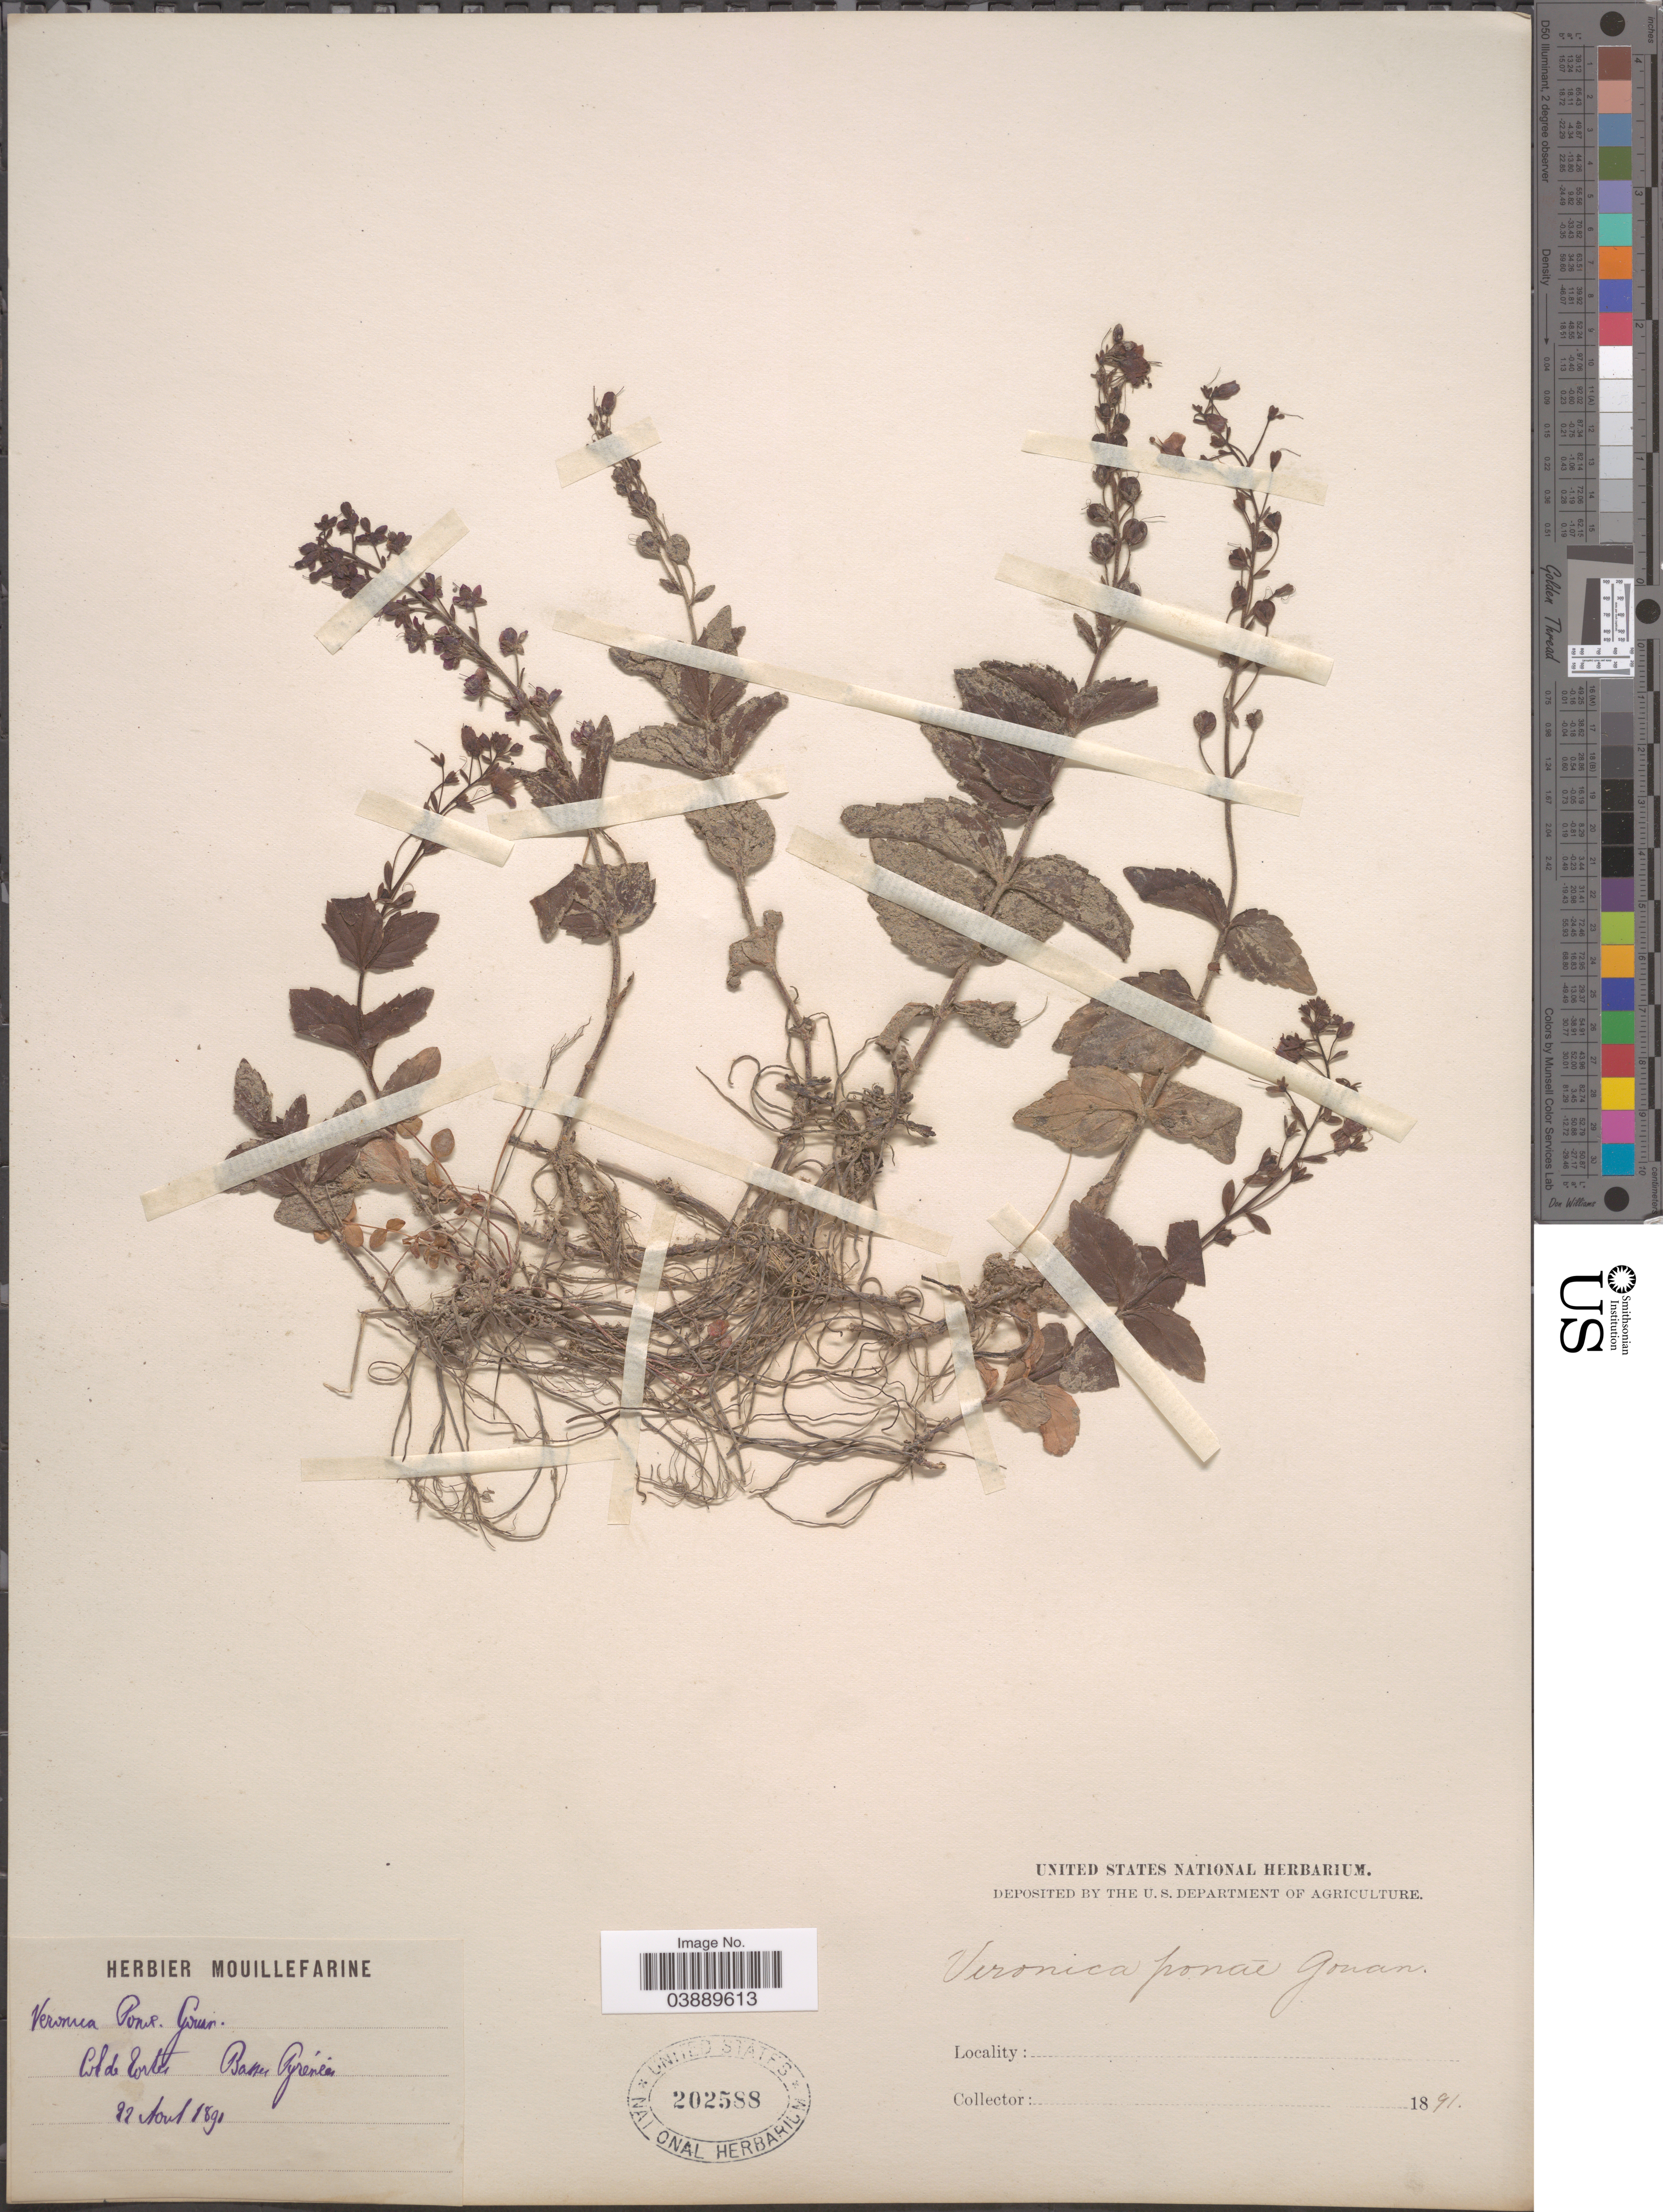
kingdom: Plantae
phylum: Tracheophyta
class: Magnoliopsida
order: Lamiales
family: Plantaginaceae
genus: Veronica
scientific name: Veronica ponae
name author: Gouan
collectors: ex herb. Mouillefarine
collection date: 1891-08-22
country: France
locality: Col de Portes. Basses Pyrénées.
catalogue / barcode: US 202588